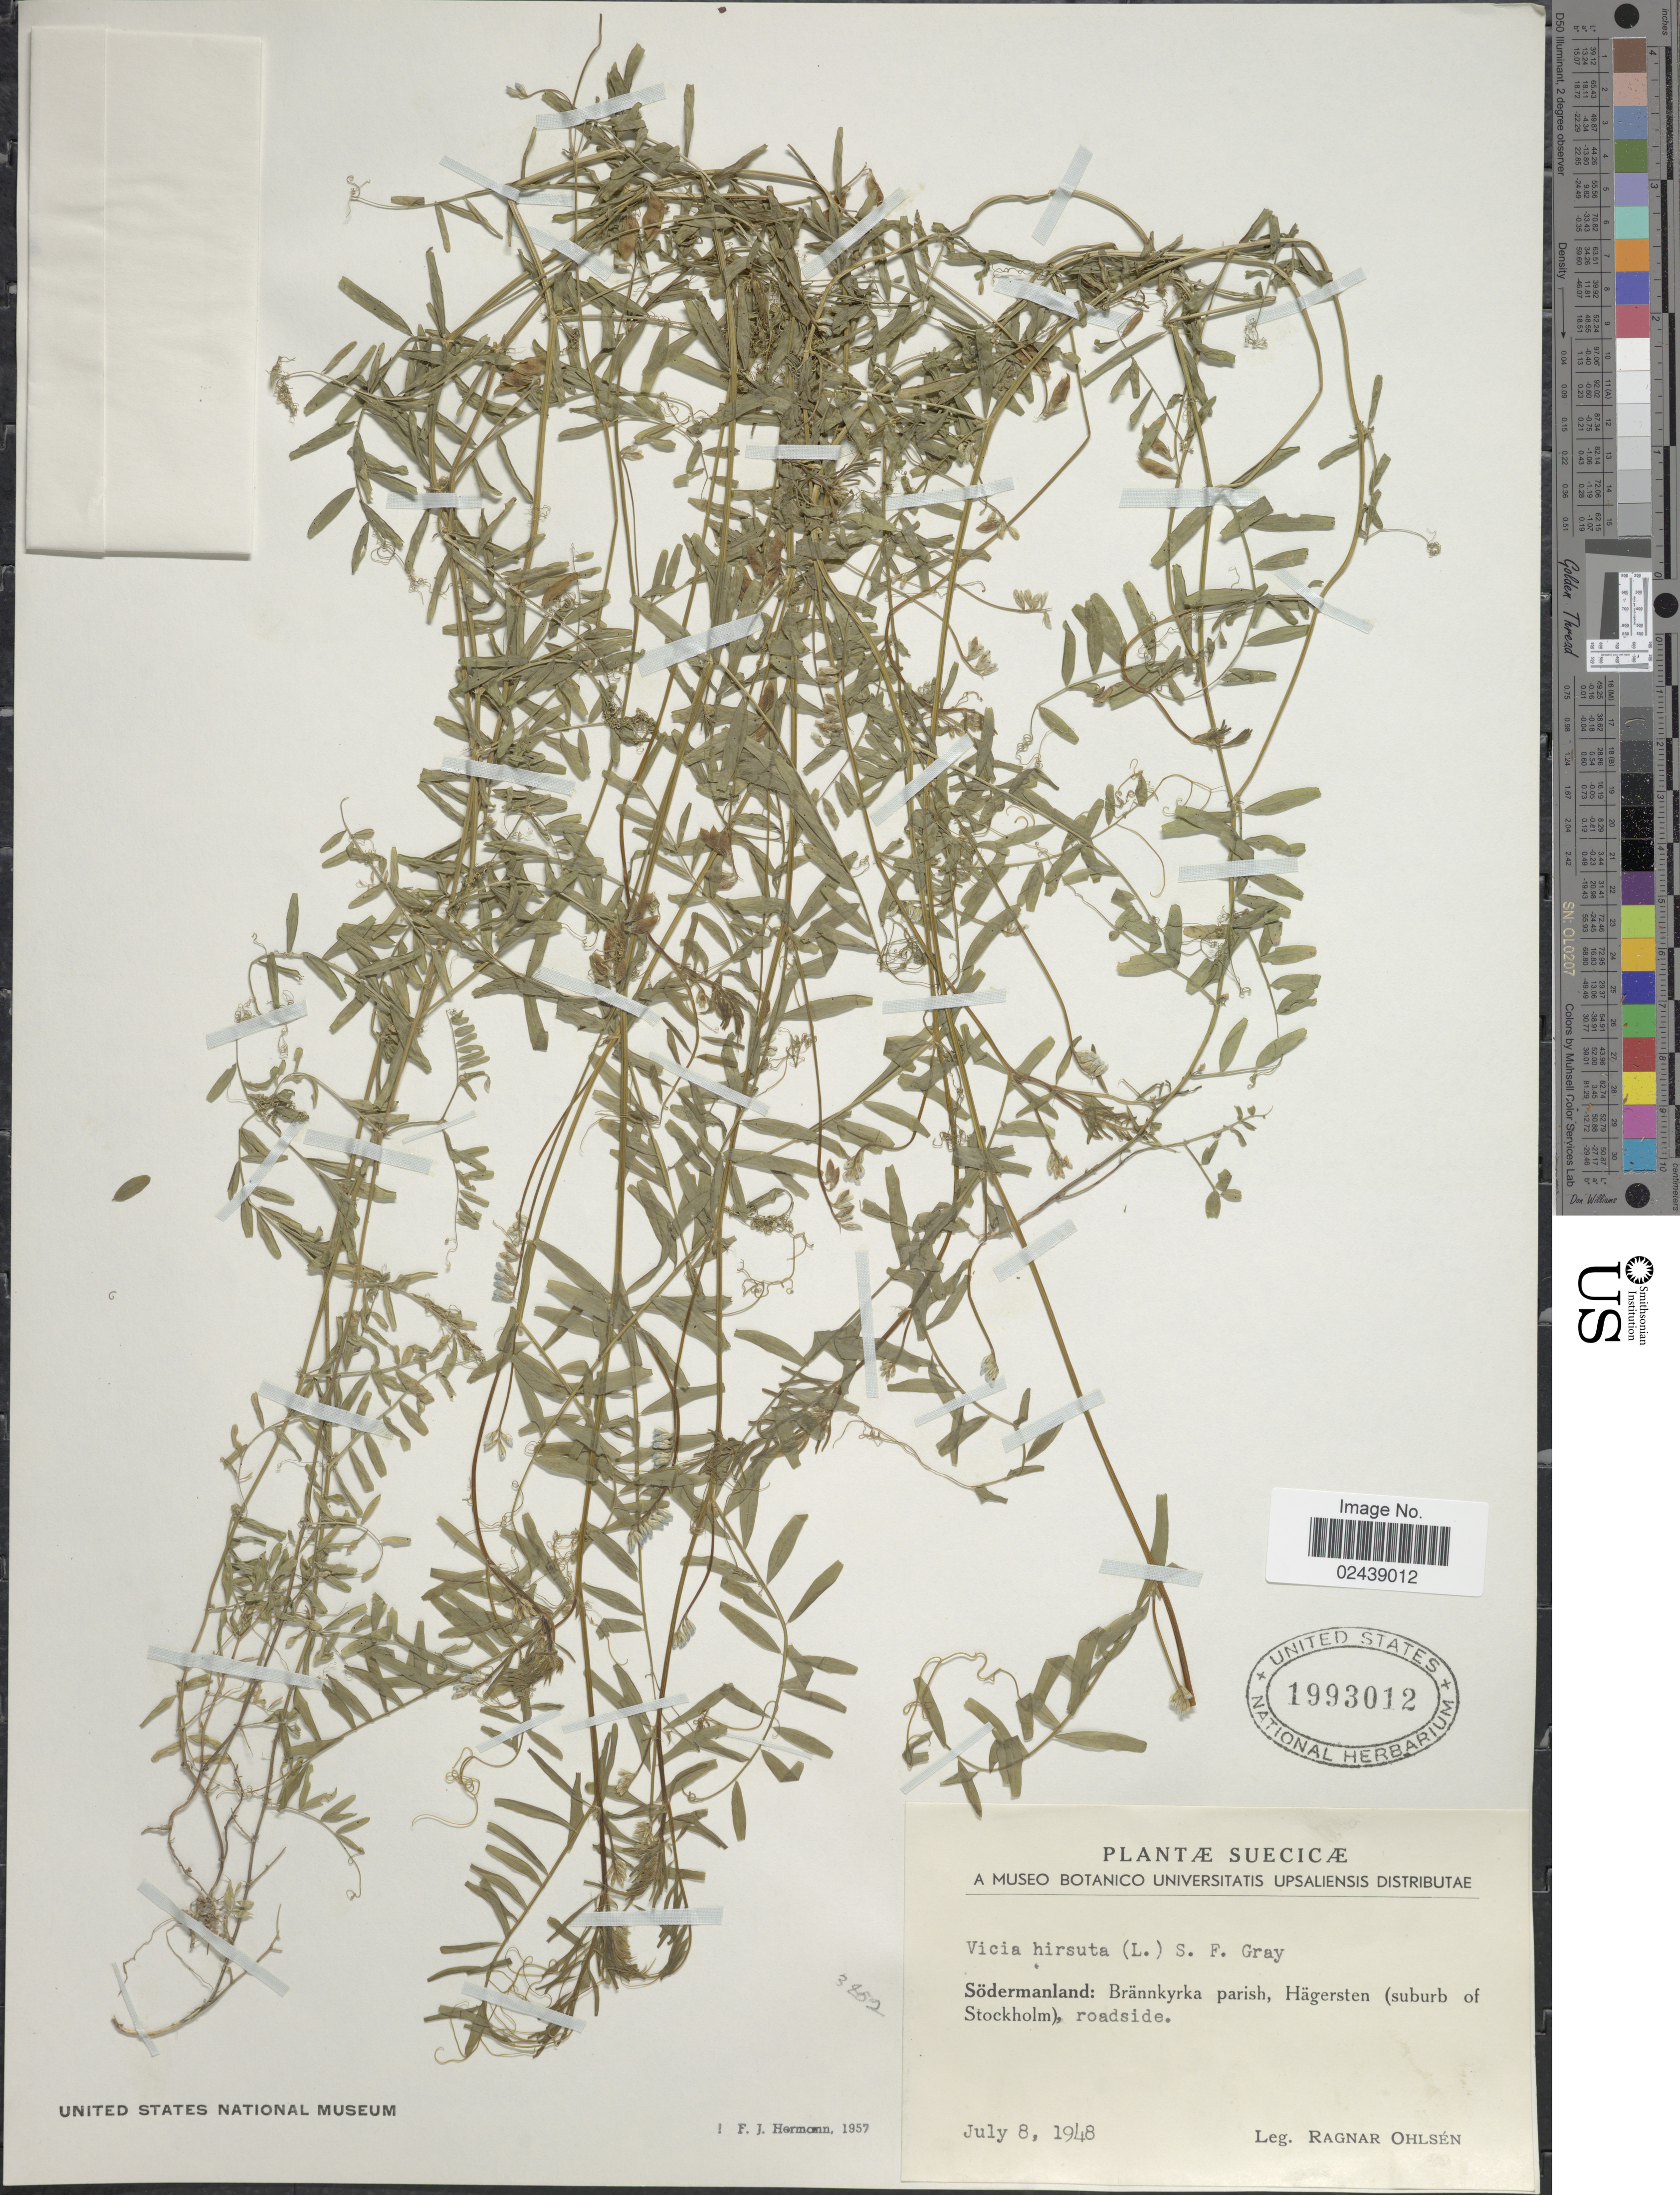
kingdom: Plantae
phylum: Tracheophyta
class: Magnoliopsida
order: Fabales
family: Fabaceae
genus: Vicia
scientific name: Vicia hirsuta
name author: (L.) A. Gray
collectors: R. Ohlsen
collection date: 1948-07-08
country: Sweden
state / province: Sodermanland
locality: Brannkyka parish, Hagersten (suburb of Stockholm), roadside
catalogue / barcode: US 1993012